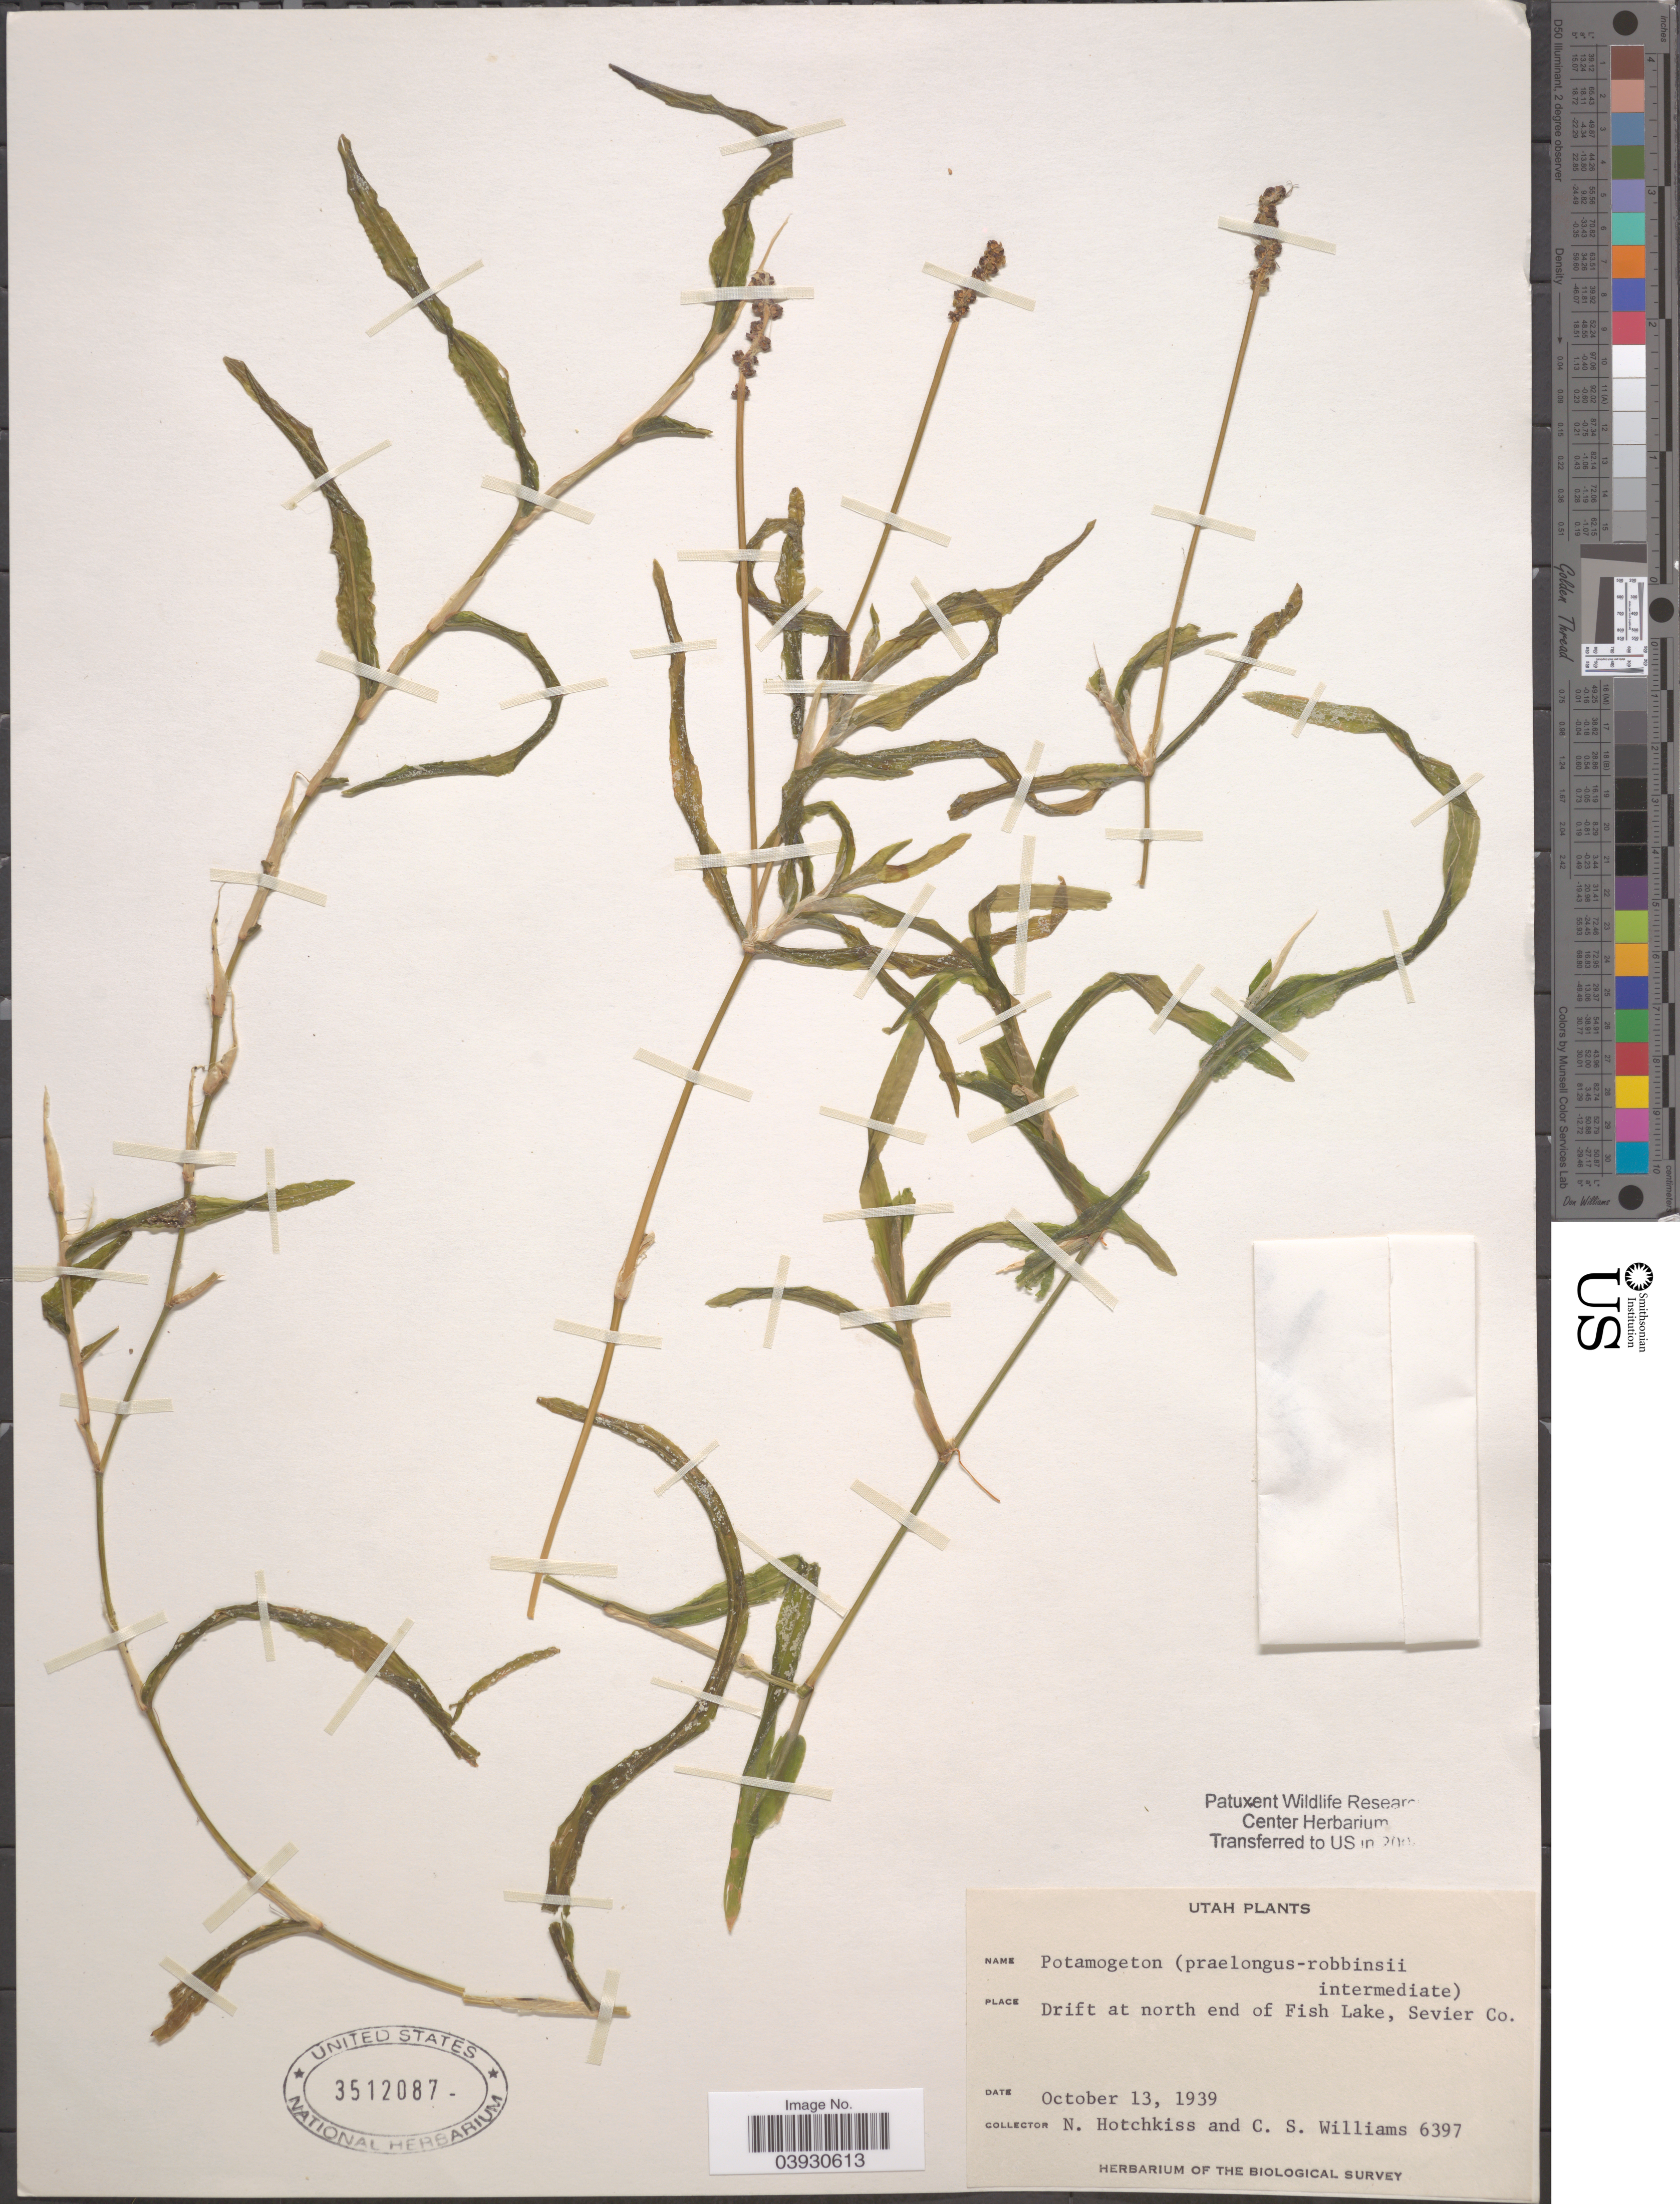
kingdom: Plantae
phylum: Tracheophyta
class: Liliopsida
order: Alismatales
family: Potamogetonaceae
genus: Potamogeton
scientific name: Potamogeton praelongus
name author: Wulfen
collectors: N. Hotchkiss & C. Williams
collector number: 6397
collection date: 1939-10-13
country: United States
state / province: Utah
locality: Drift at north end of Fish Lake, Sevier Co.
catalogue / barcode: US 3512087